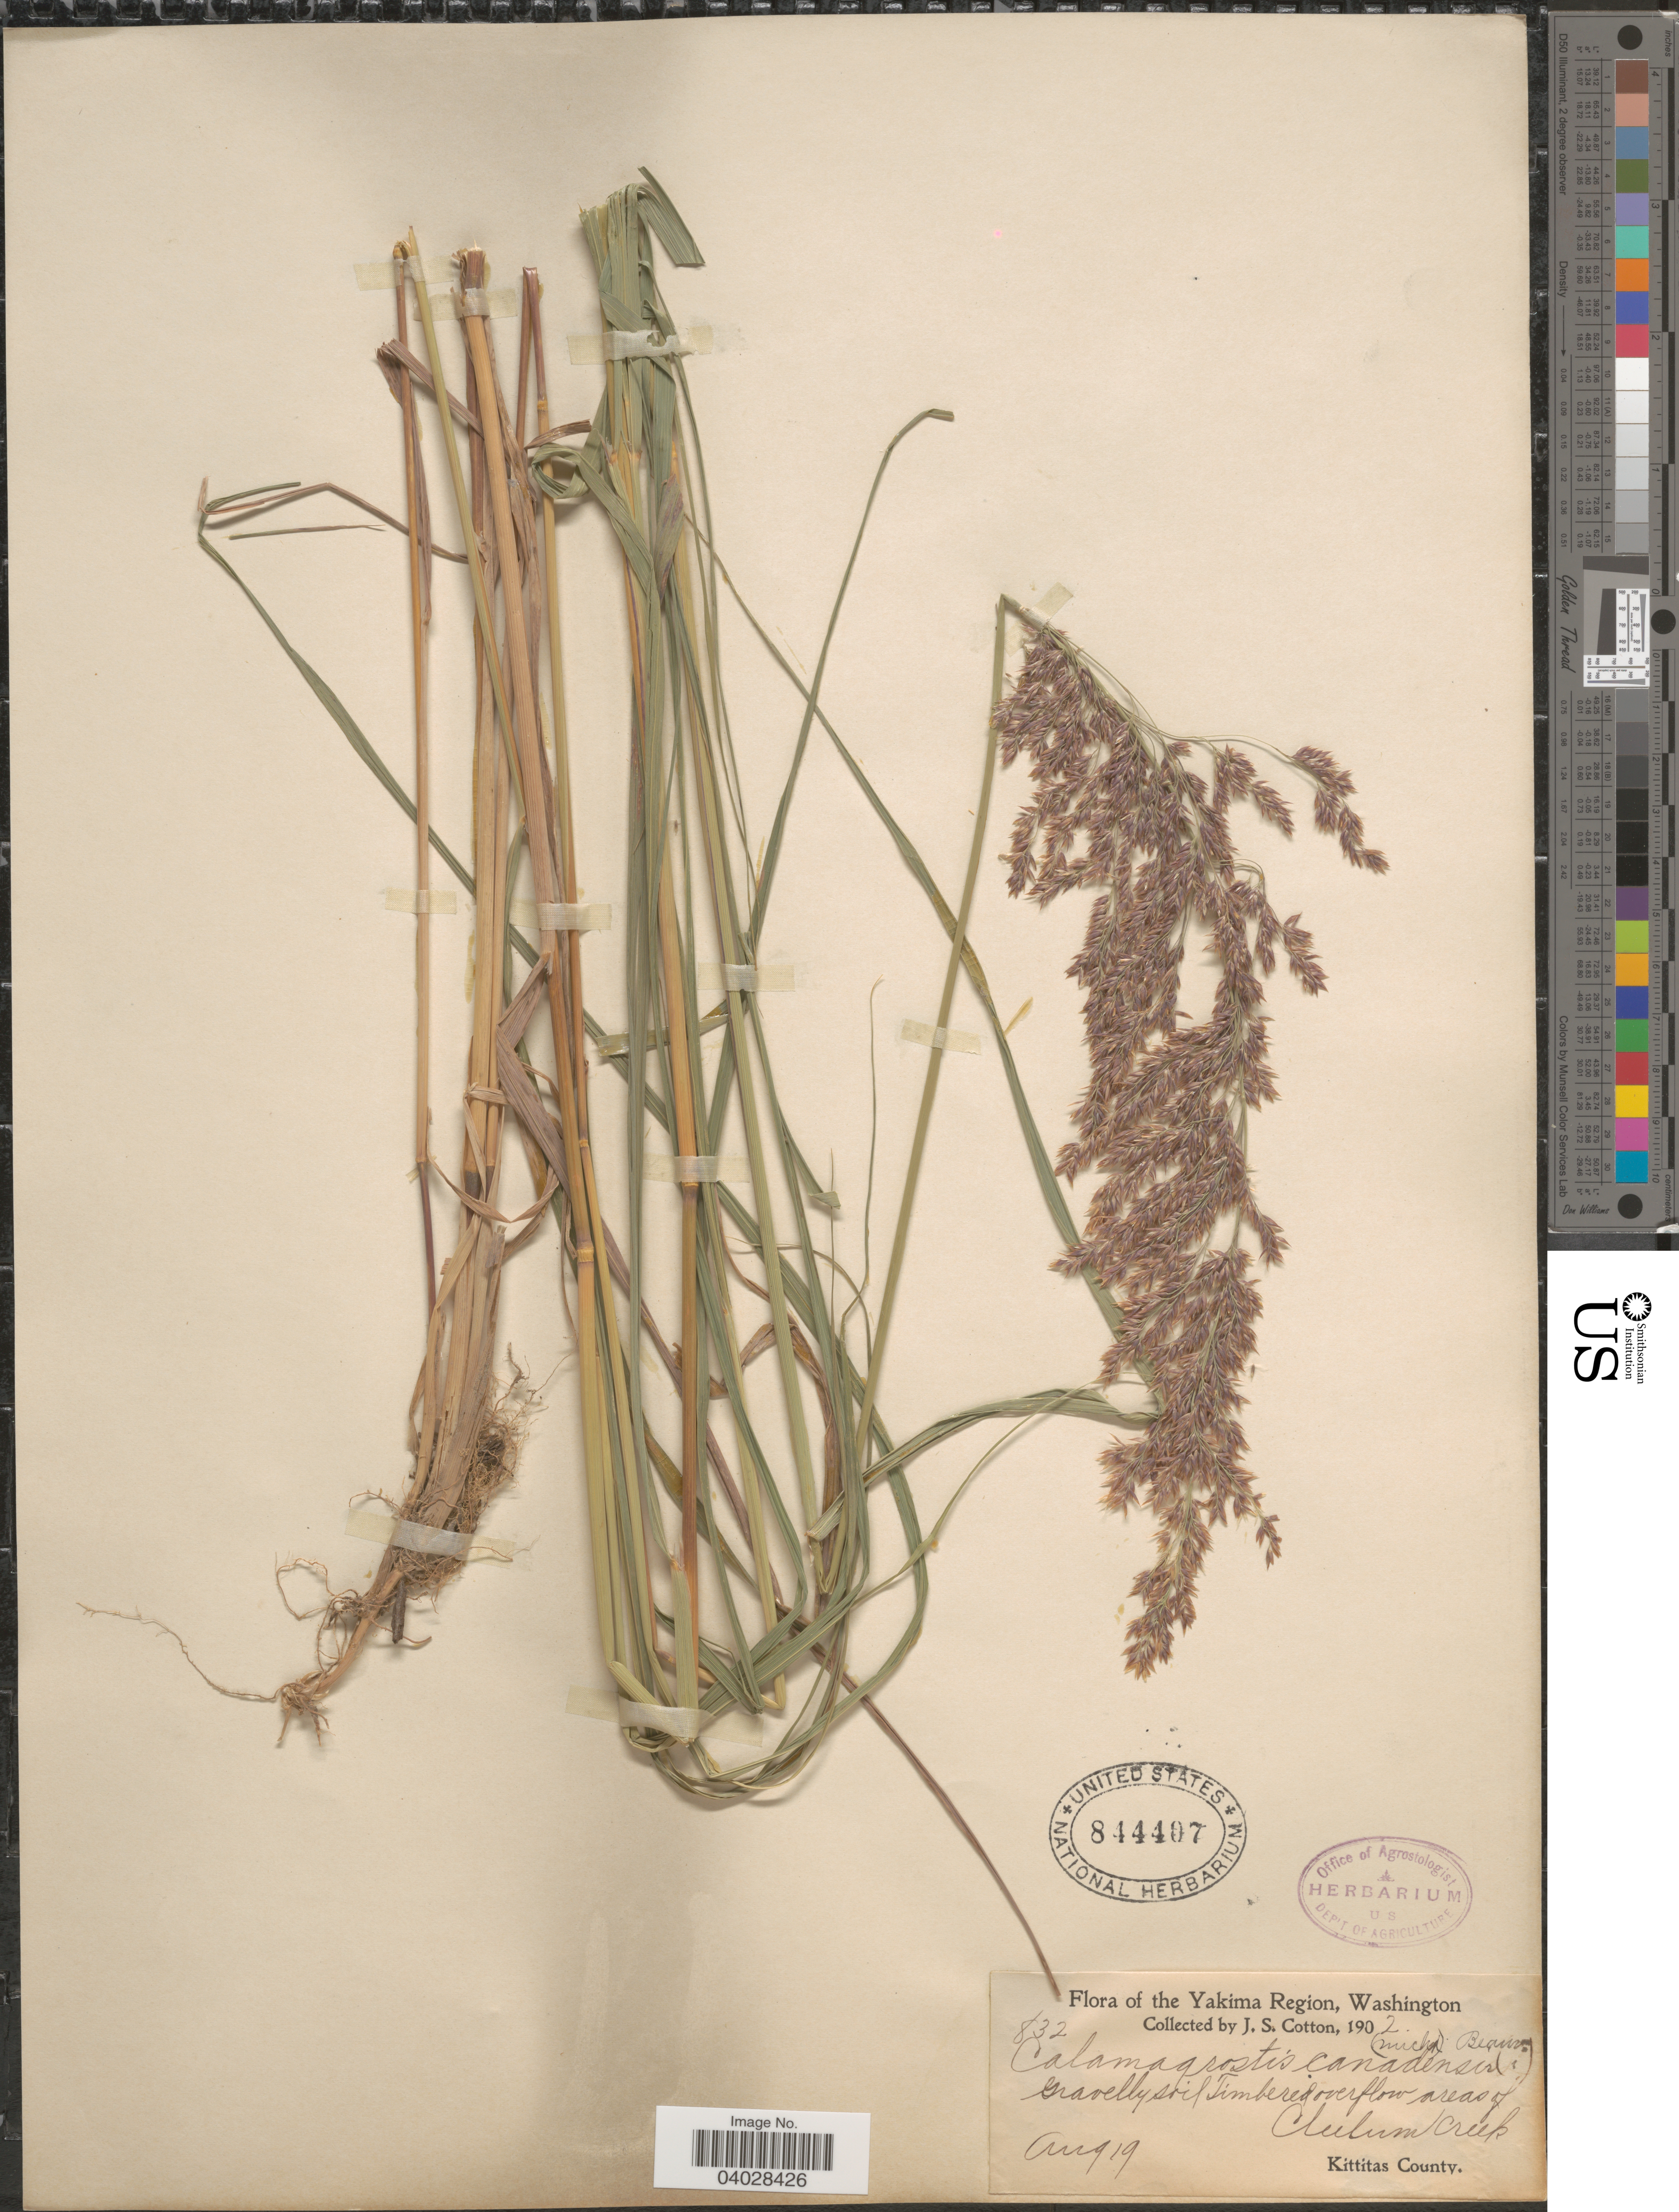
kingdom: Plantae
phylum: Tracheophyta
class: Liliopsida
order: Poales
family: Poaceae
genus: Calamagrostis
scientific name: Calamagrostis canadensis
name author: (Michx.) P. Beauv.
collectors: J. S. Cotton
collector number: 832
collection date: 1902-08-19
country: United States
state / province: Washington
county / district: Kittitas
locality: The Yakima Region. Gravelly soil Timbered overflow areas of Cleelum Creek. Kittitas County.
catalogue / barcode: US 844407